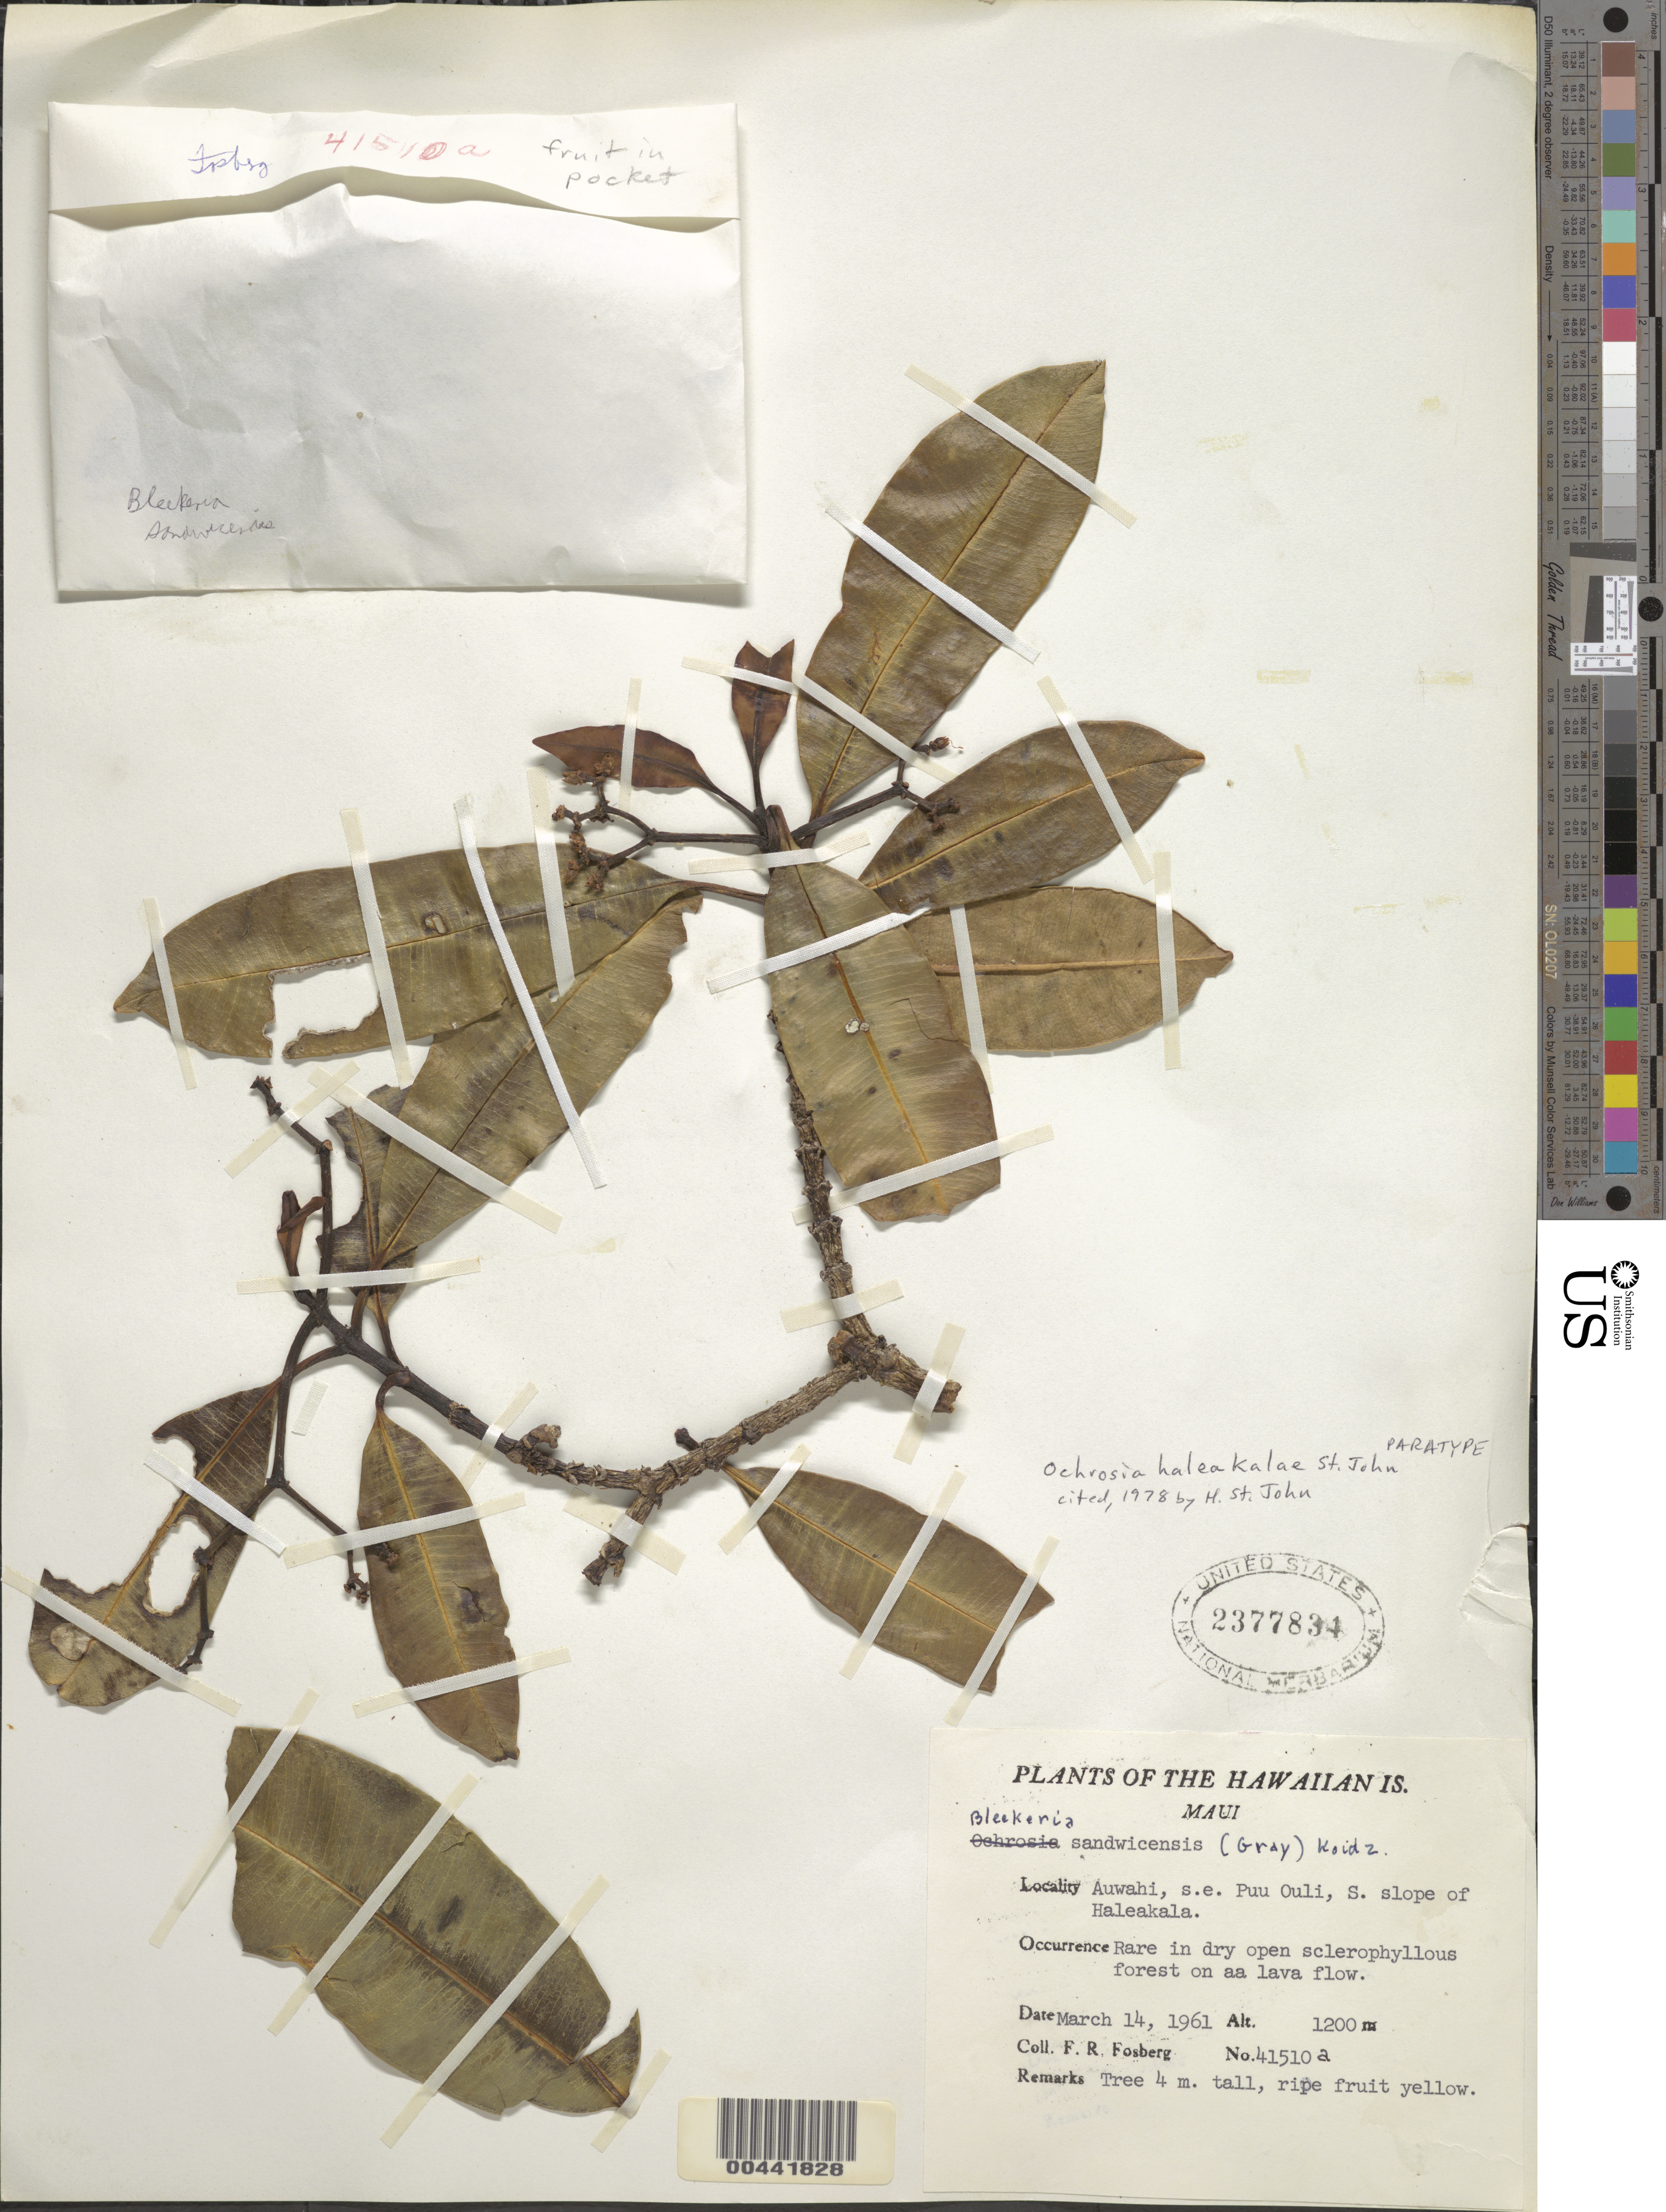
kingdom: Plantae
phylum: Tracheophyta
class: Magnoliopsida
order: Gentianales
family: Apocynaceae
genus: Ochrosia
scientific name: Ochrosia haleakalae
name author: H. St. John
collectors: F. R. Fosberg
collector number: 41510a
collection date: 1961-03-14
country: United States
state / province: Hawaii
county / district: Maui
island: Maui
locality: Hawaiian Is. Maui. Auwahi, s.e. Puu Ouli, S. slope of Haleakala.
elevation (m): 1200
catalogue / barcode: US 2377834